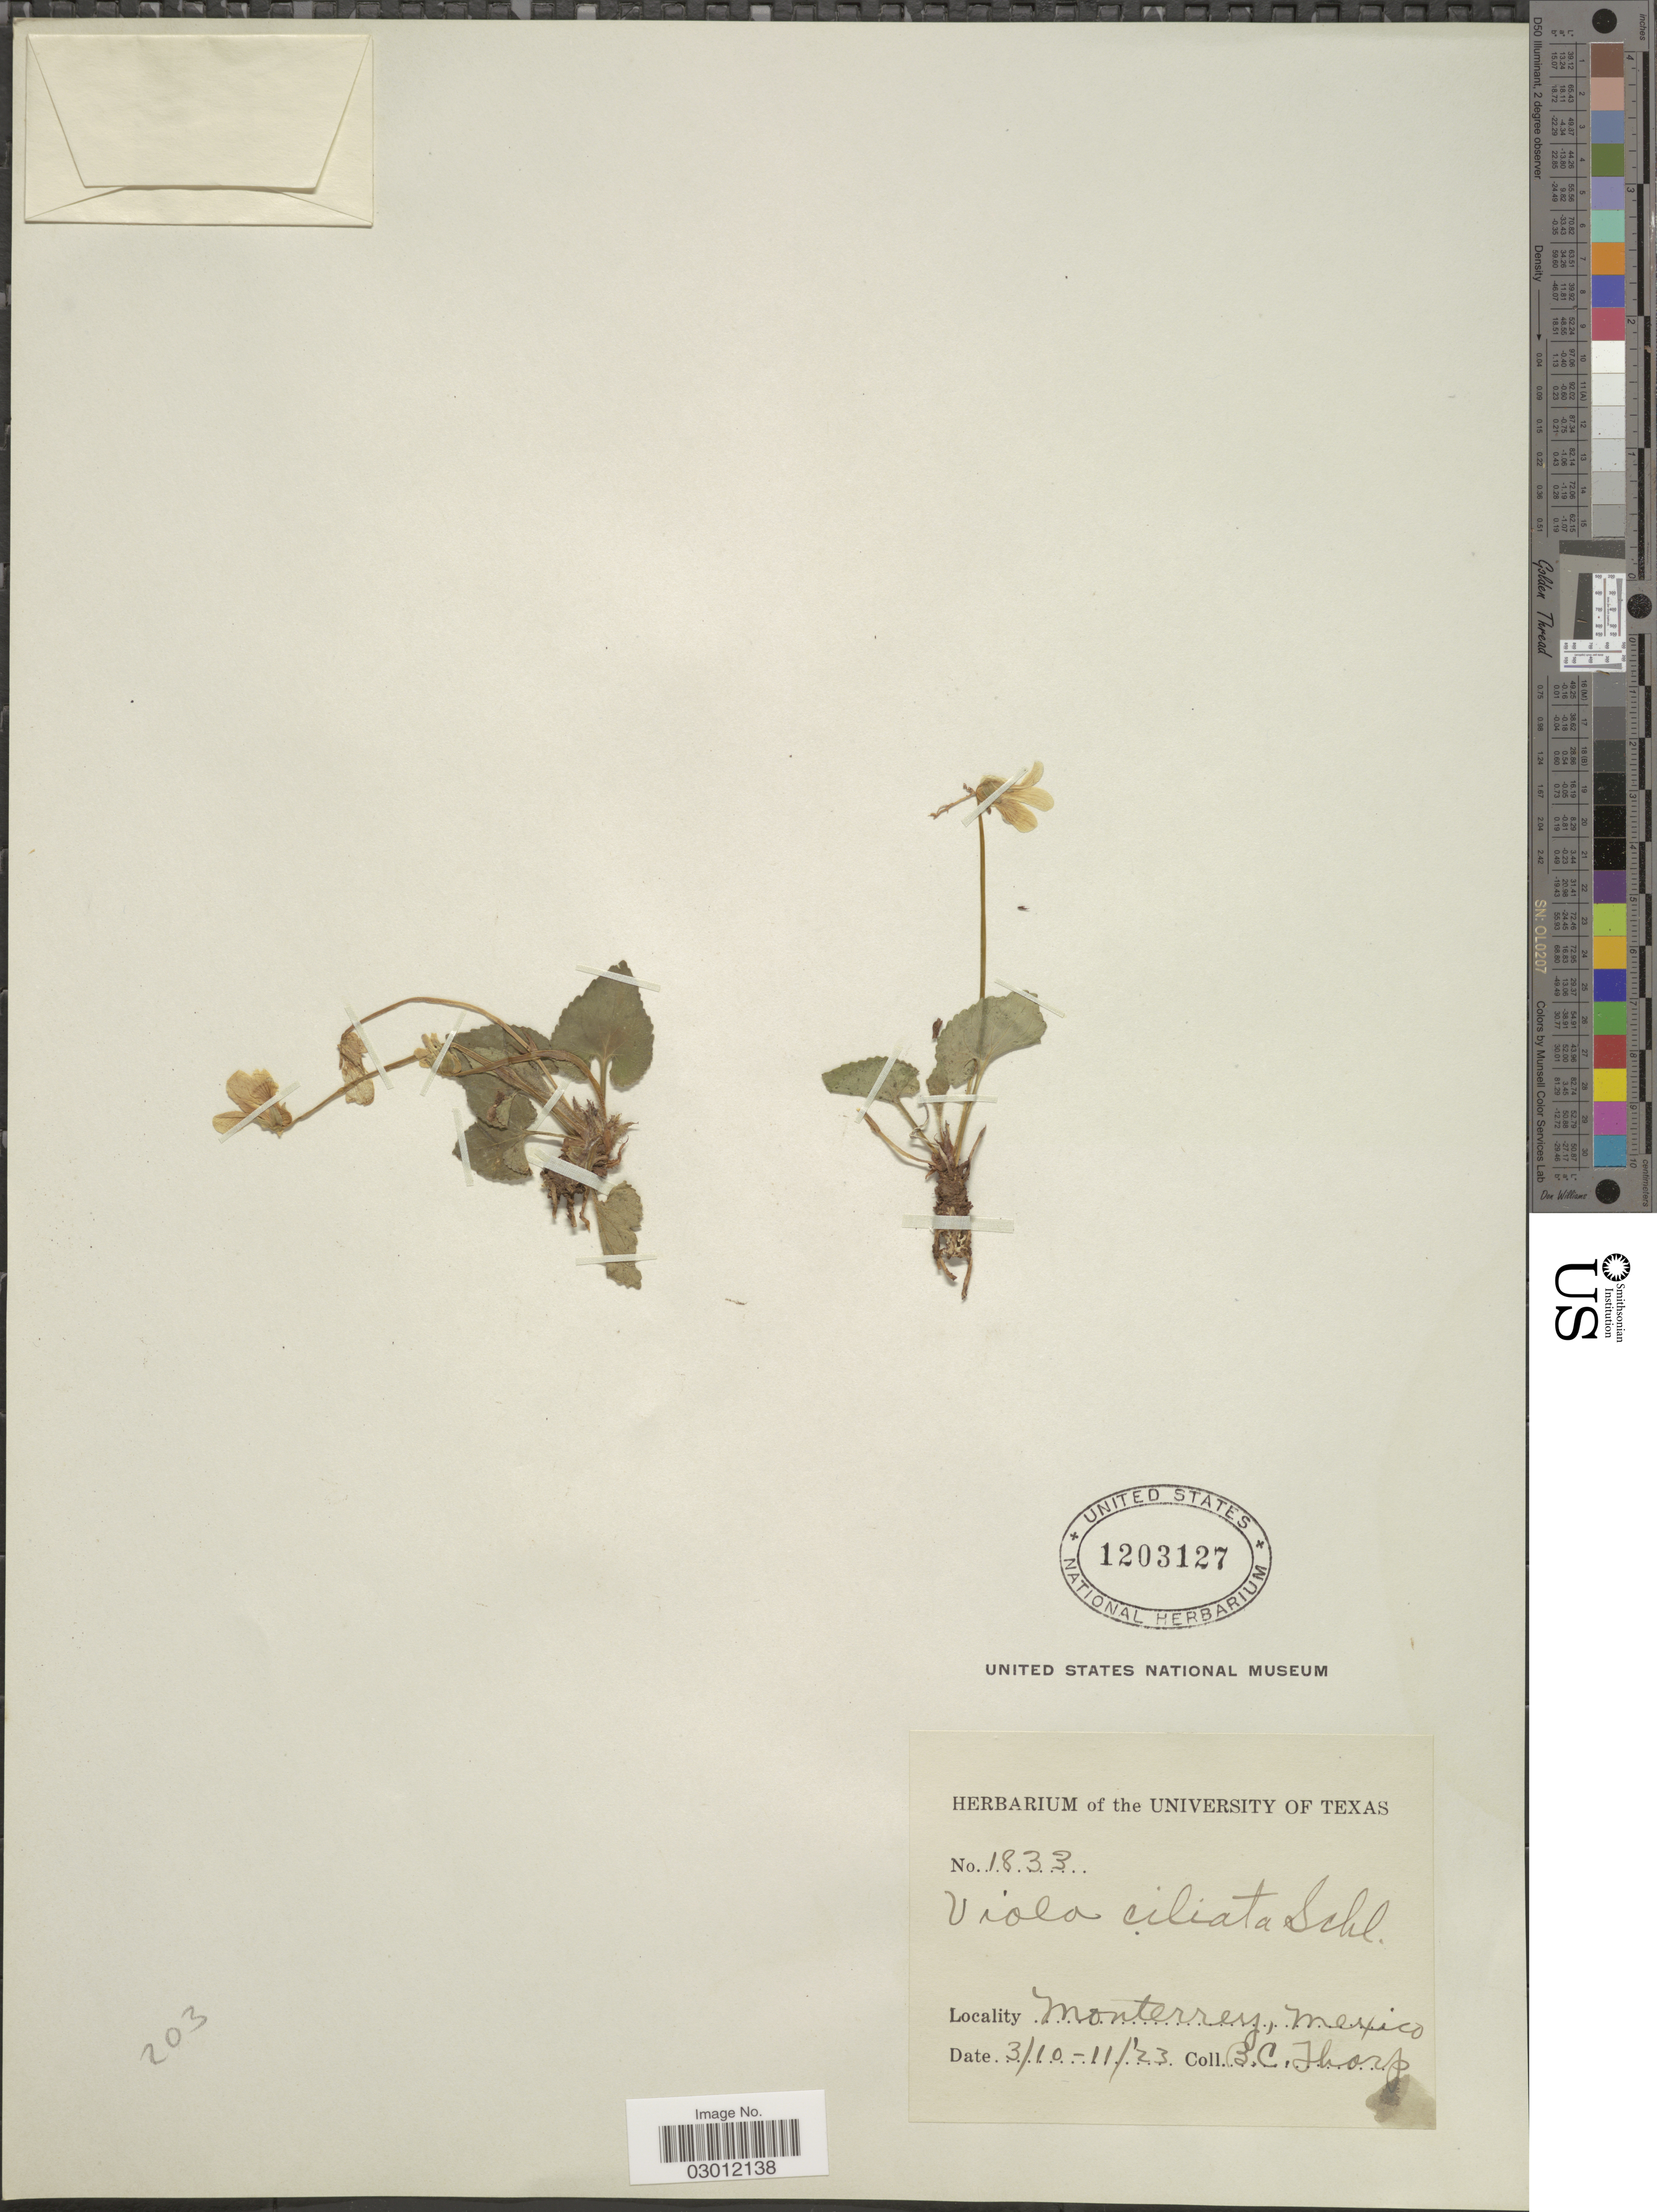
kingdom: Plantae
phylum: Tracheophyta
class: Magnoliopsida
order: Malpighiales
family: Violaceae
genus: Viola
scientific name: Viola ciliata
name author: Schltdl.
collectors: B. C. Tharp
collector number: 1833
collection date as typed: Transcribed d/m/y: 3/10/23 to /11/23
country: Mexico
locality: Monterrey.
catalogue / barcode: US 1203127